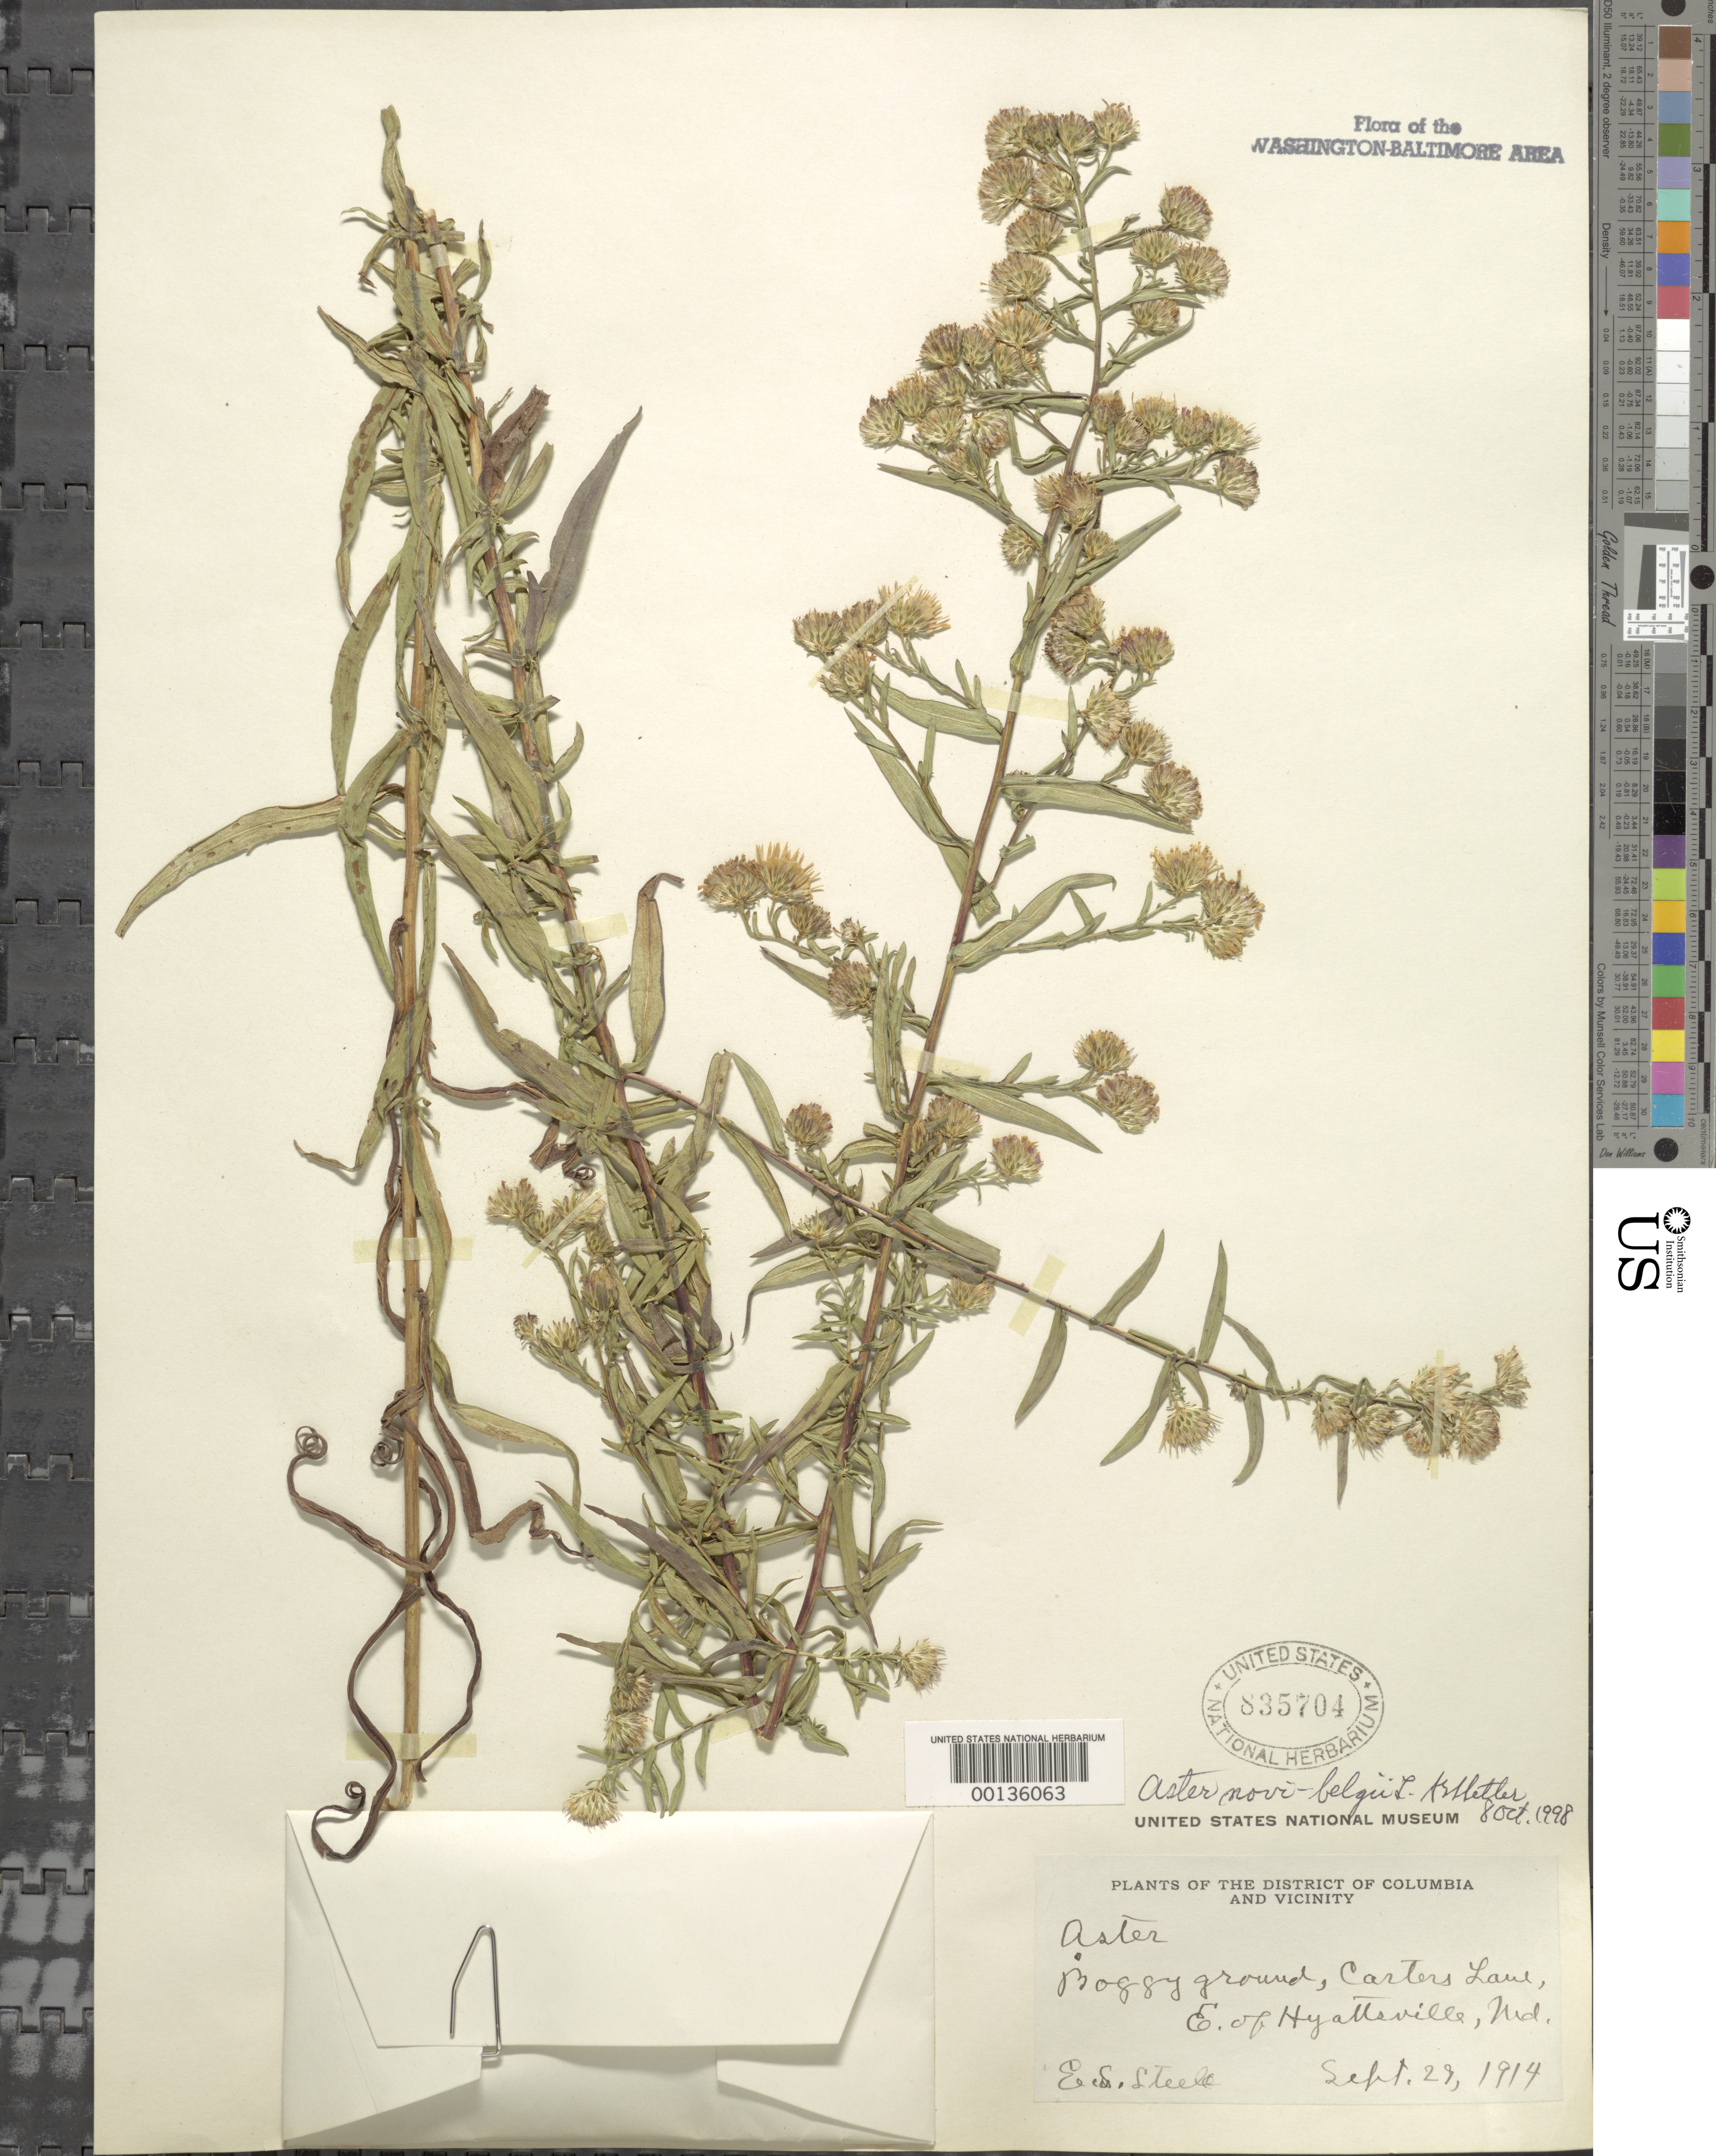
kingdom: Plantae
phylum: Tracheophyta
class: Magnoliopsida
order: Asterales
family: Asteraceae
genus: Symphyotrichum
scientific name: Symphyotrichum novi-belgii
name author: (L.) G.L. Nesom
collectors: E. Steele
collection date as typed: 29 Sep 1914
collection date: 1914-09-29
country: United States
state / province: Maryland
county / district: Prince George's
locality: Carters Lane east of Hyattsville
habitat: Boggy ground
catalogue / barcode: US 835704